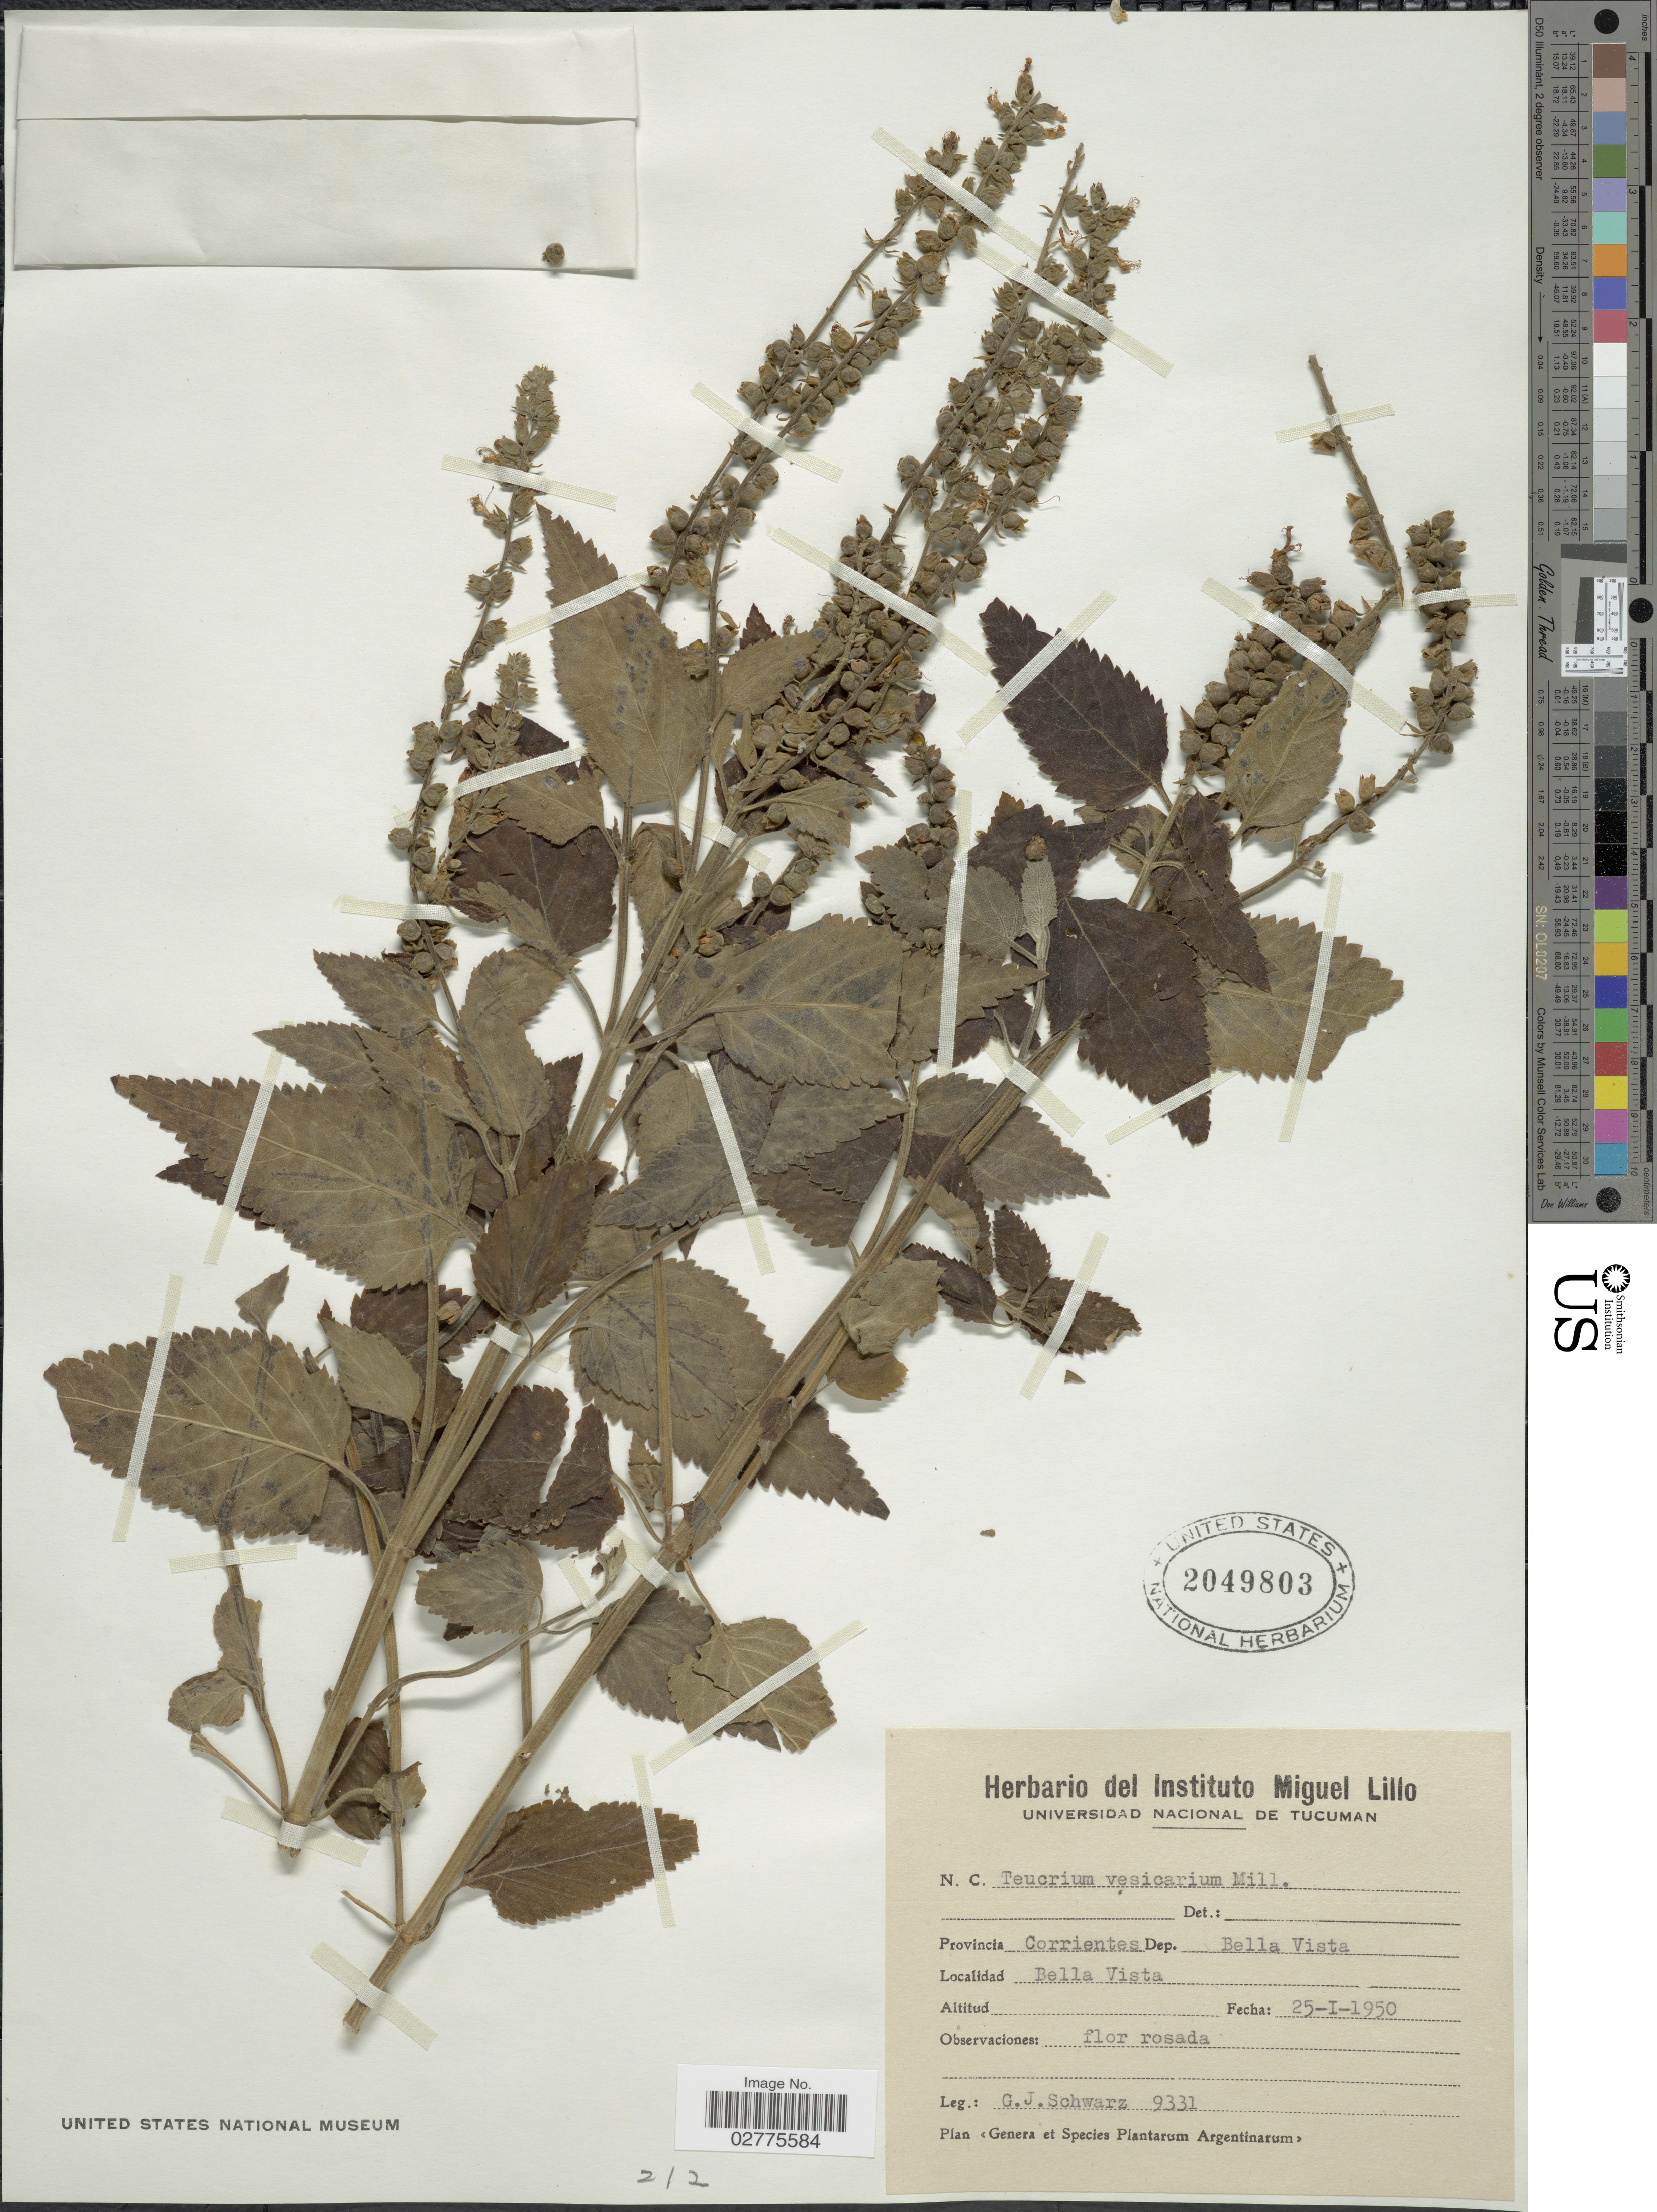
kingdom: Plantae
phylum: Tracheophyta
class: Magnoliopsida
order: Lamiales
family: Lamiaceae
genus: Teucrium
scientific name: Teucrium vesicarium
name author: Mill.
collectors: G. J. Schwarz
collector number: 9331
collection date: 1950-01-25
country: Argentina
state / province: Corrientes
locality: Provincia Corrientes, Dep. Bella Vista, Bella Vista.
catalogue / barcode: US 2049803